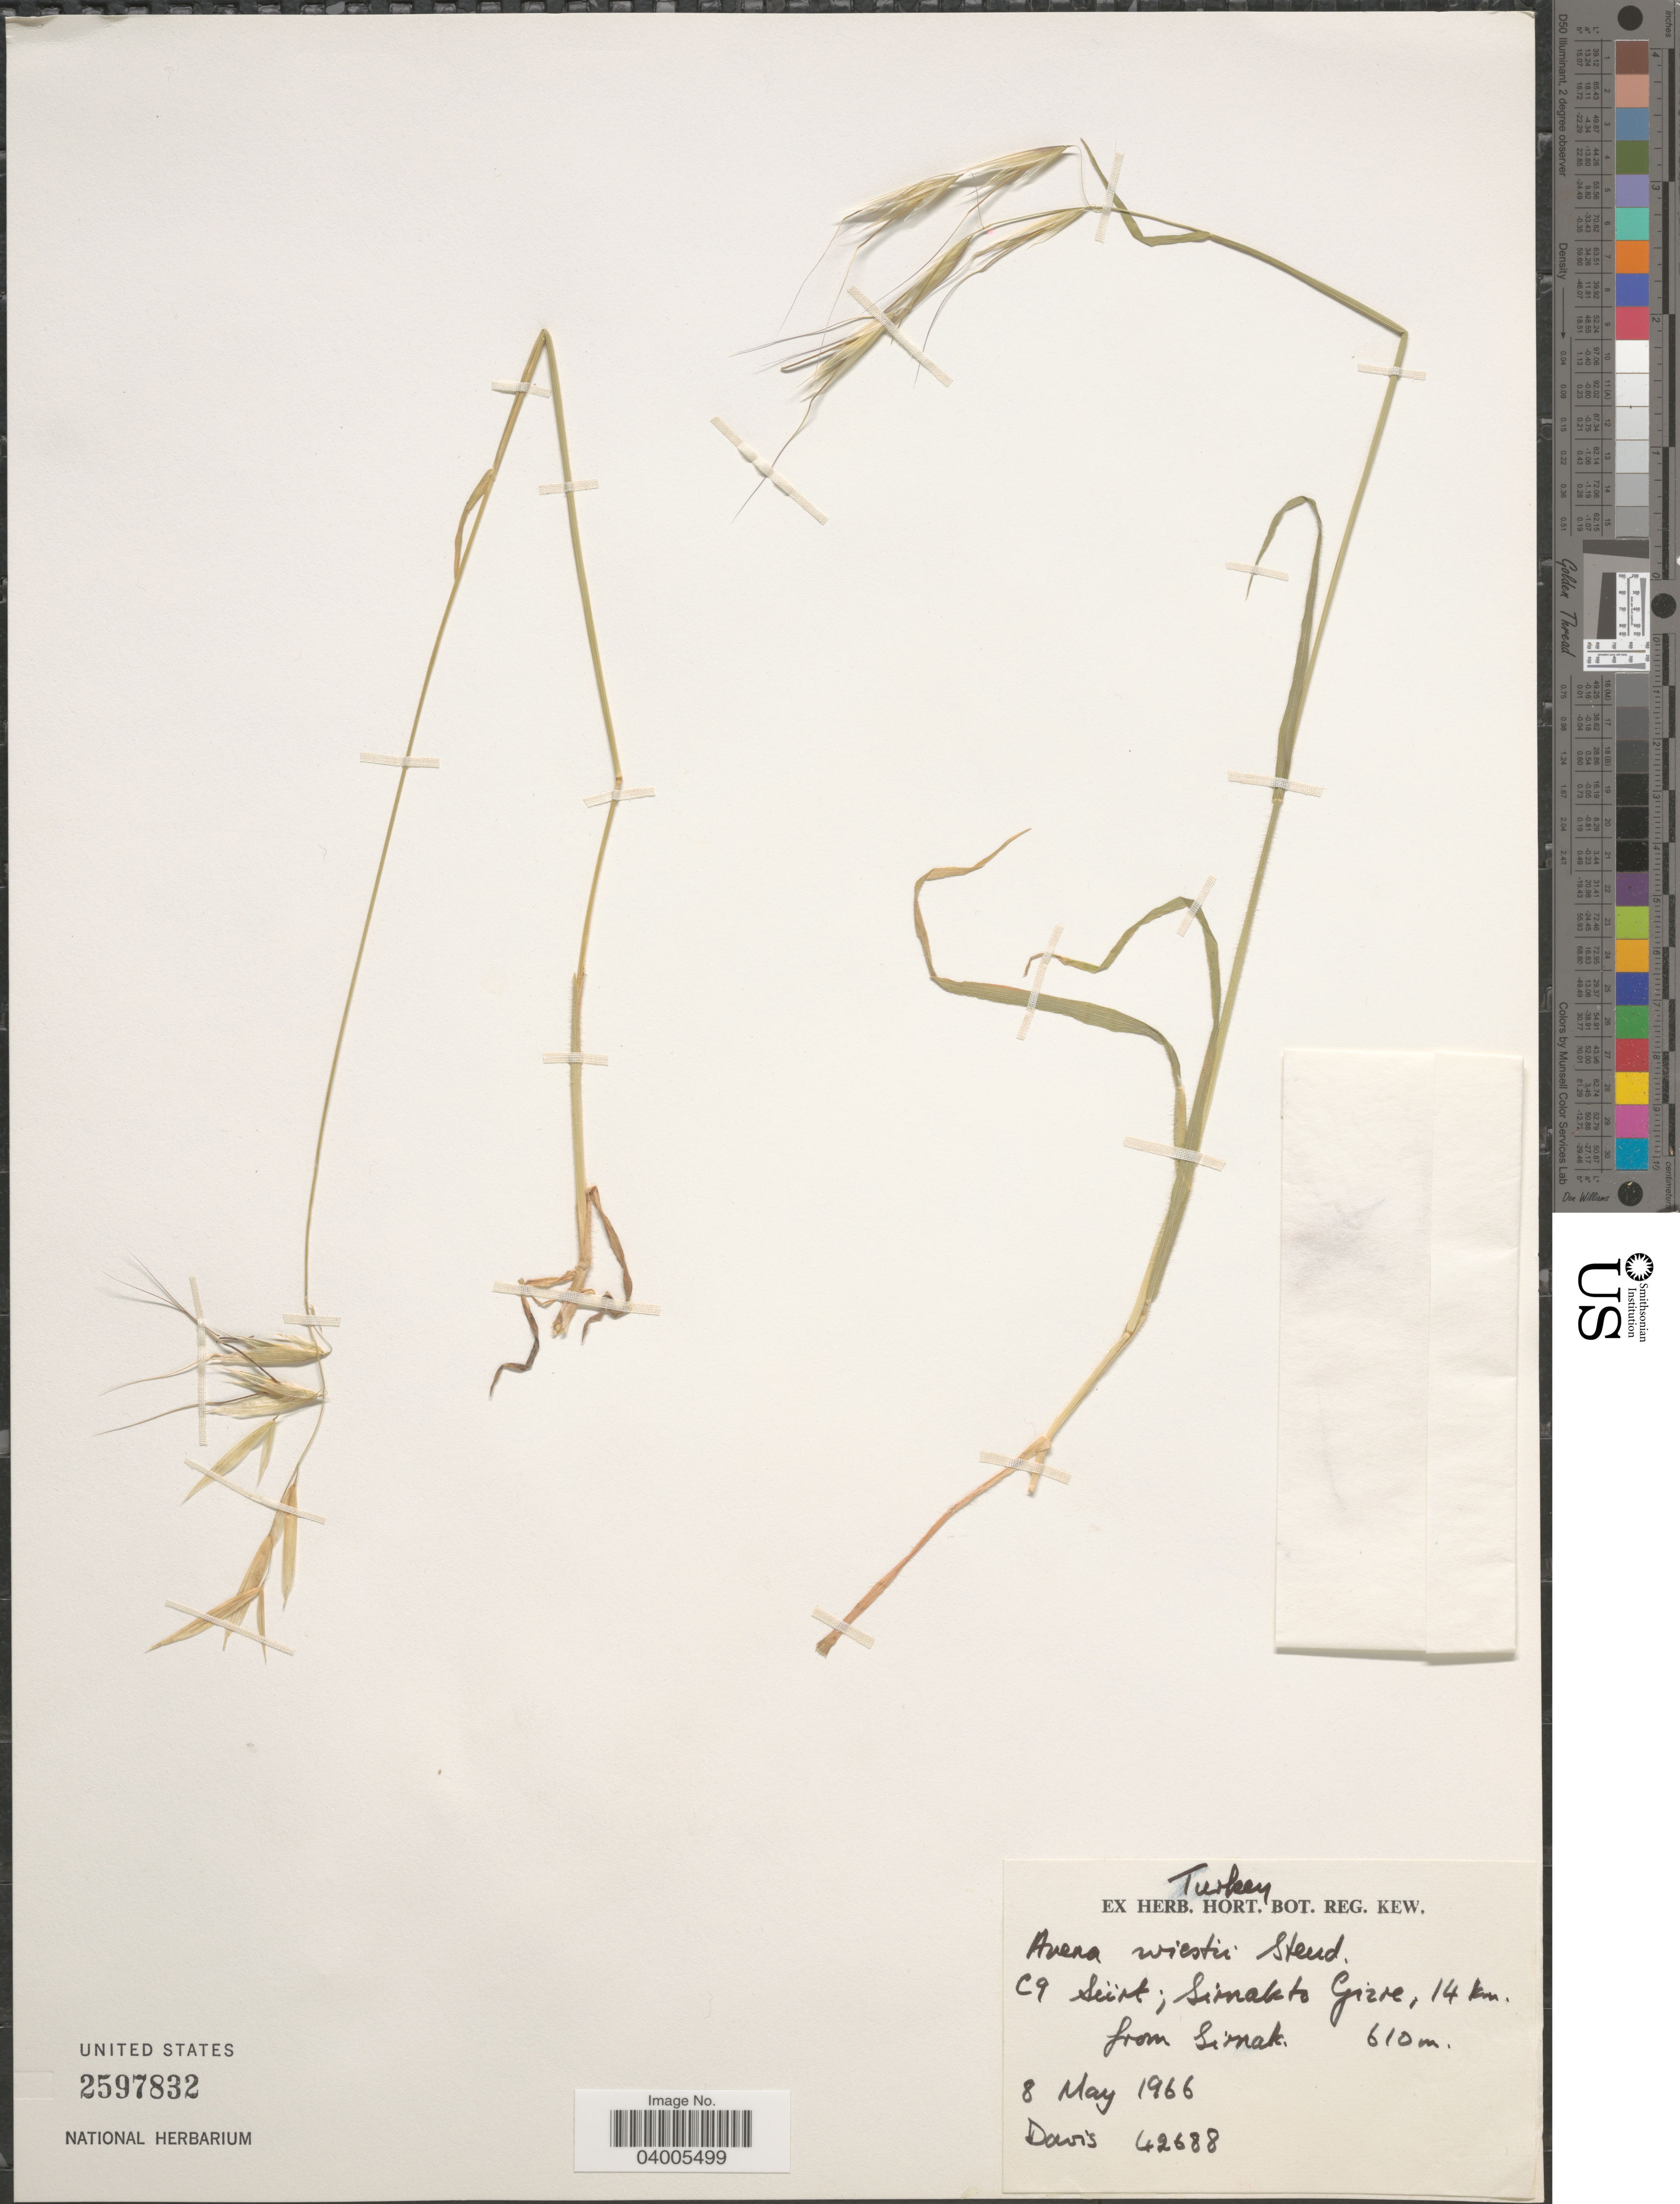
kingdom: Plantae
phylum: Tracheophyta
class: Liliopsida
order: Poales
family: Poaceae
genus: Avena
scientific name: Avena wiestii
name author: Steud.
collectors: -. Davis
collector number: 42688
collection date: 1966-05-08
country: Turkey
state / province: Siirt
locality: C9 Siirt; Sirnak to Gizre, 14 km. from Sirnak.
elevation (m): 610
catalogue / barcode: US 2597832